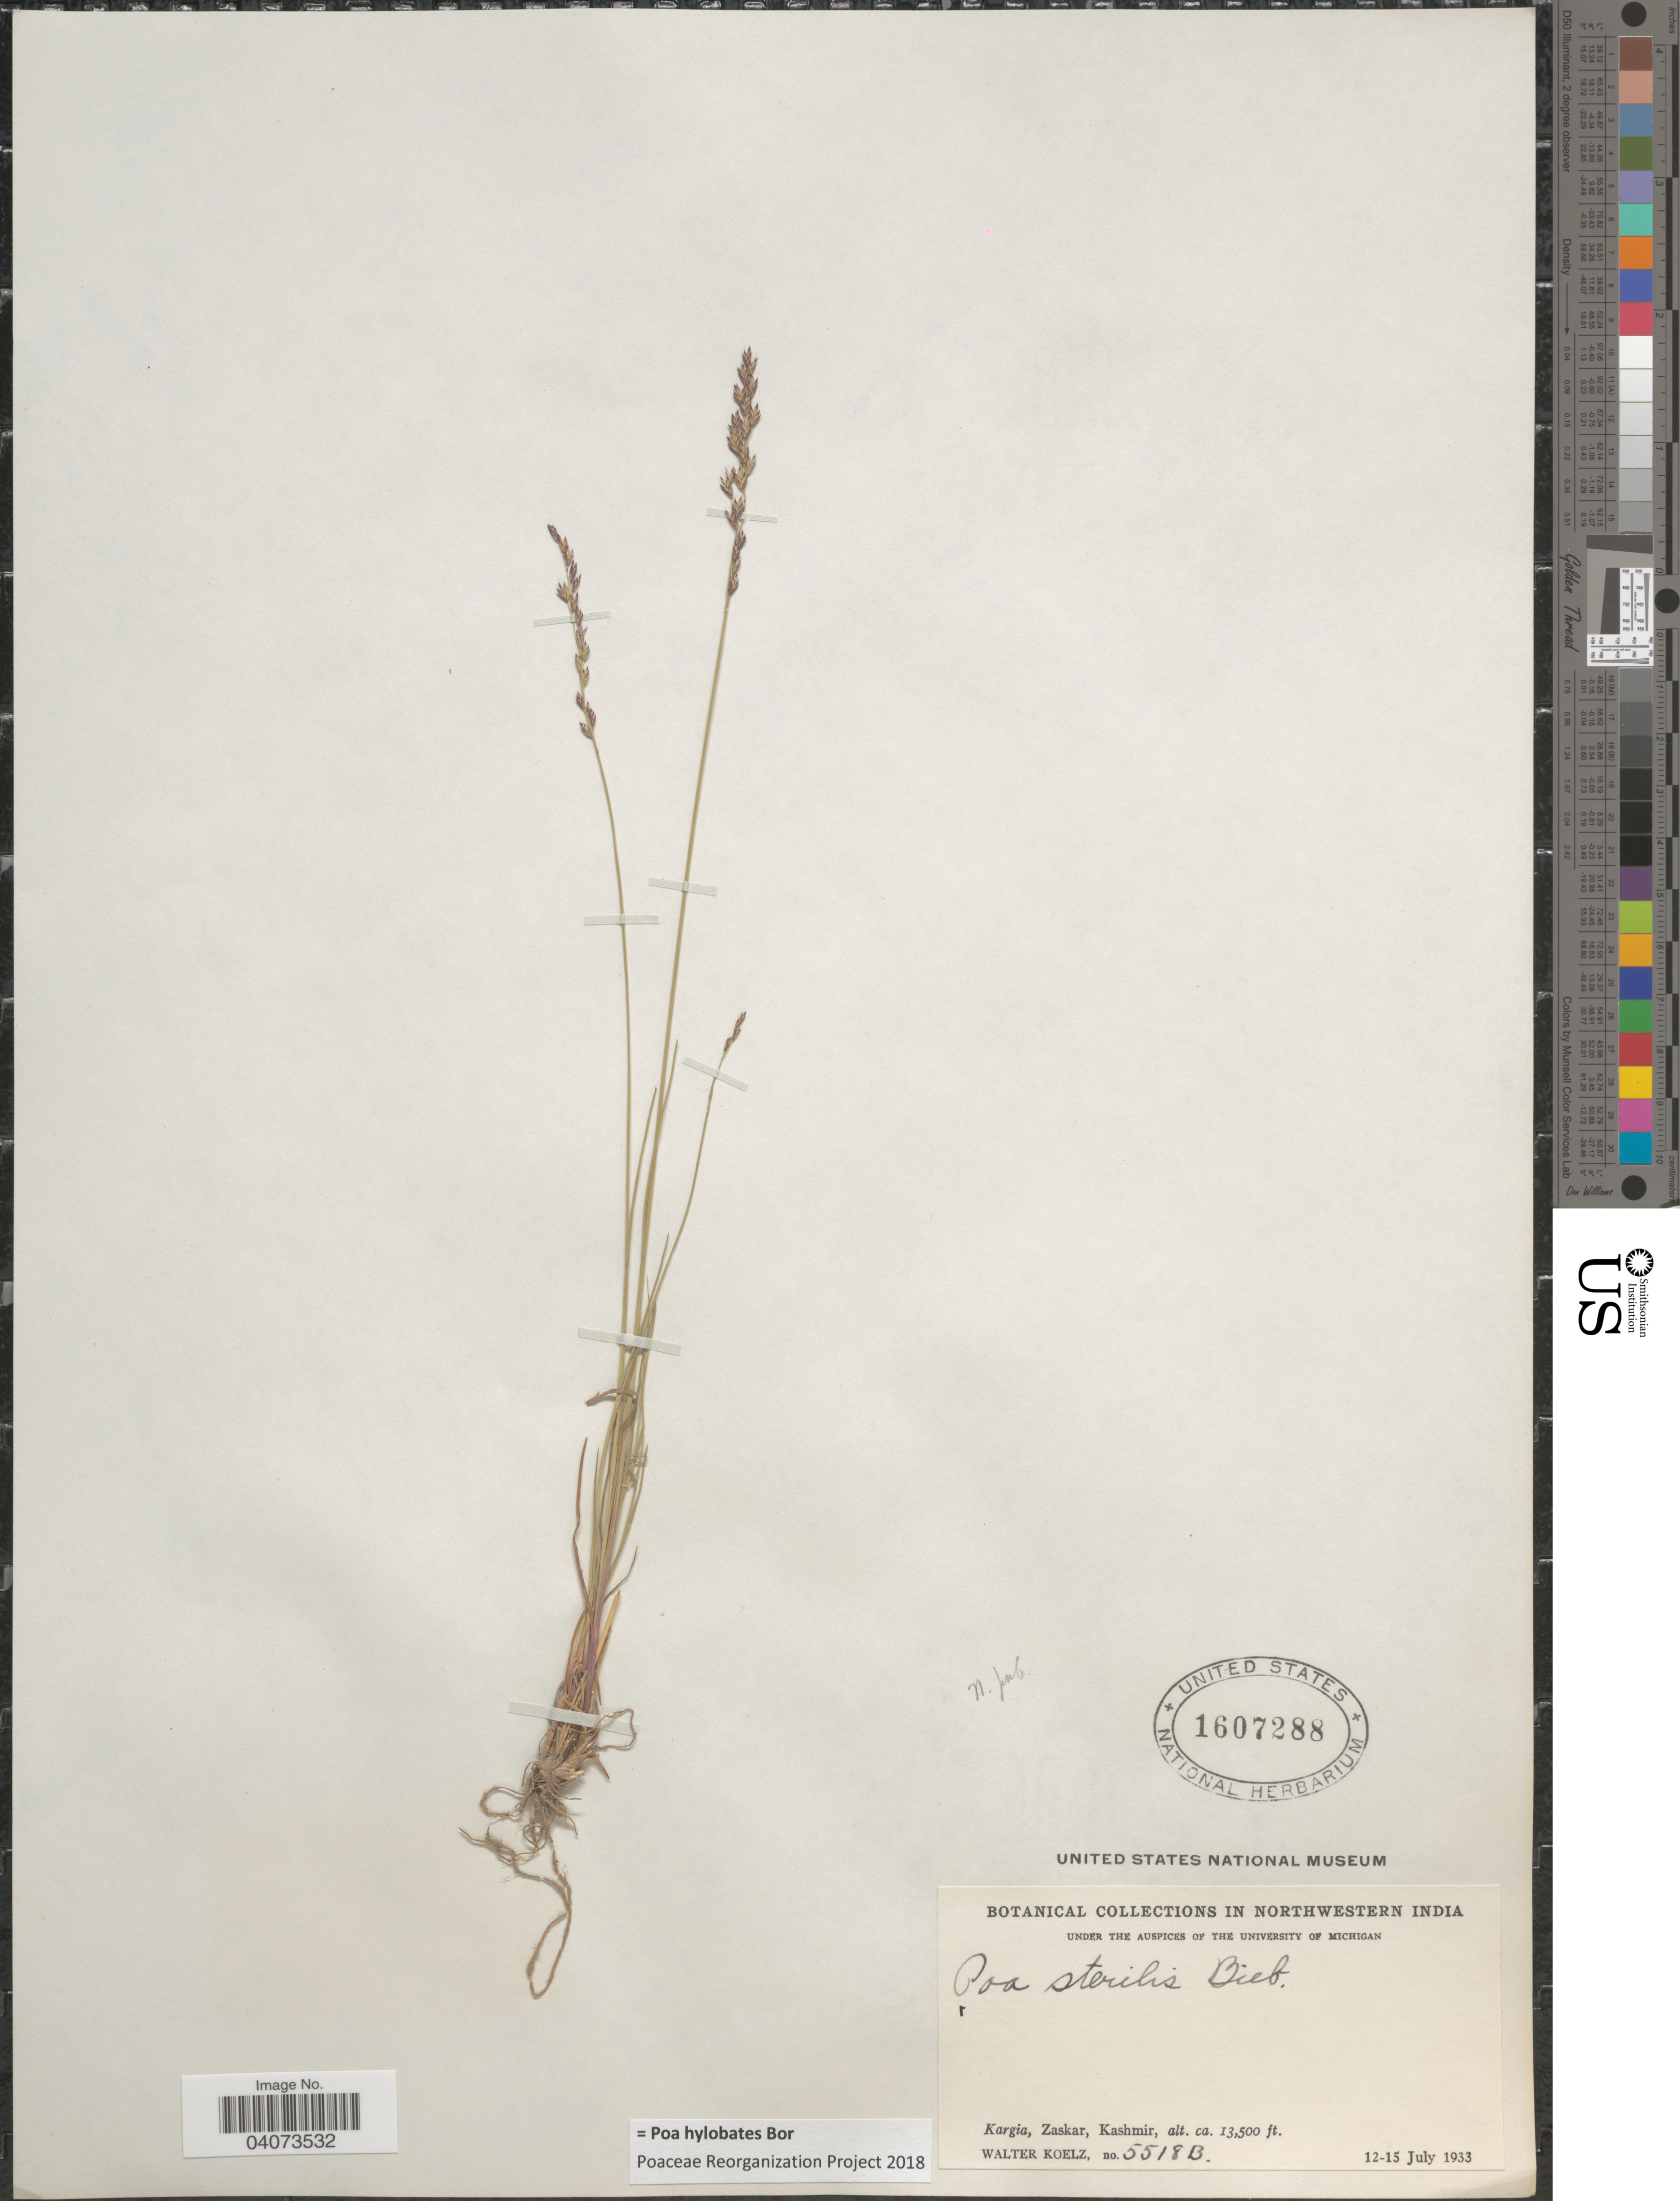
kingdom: Plantae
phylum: Tracheophyta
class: Liliopsida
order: Poales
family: Poaceae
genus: Poa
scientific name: Poa hylobates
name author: Bor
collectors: W. N. Koelz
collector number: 5518B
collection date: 1933-07-12/1933-07-15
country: India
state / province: Jammu and Kashmir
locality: Northwestern India. Kargia, Zaskar, Kashmir.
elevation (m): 4115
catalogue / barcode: US 1607288